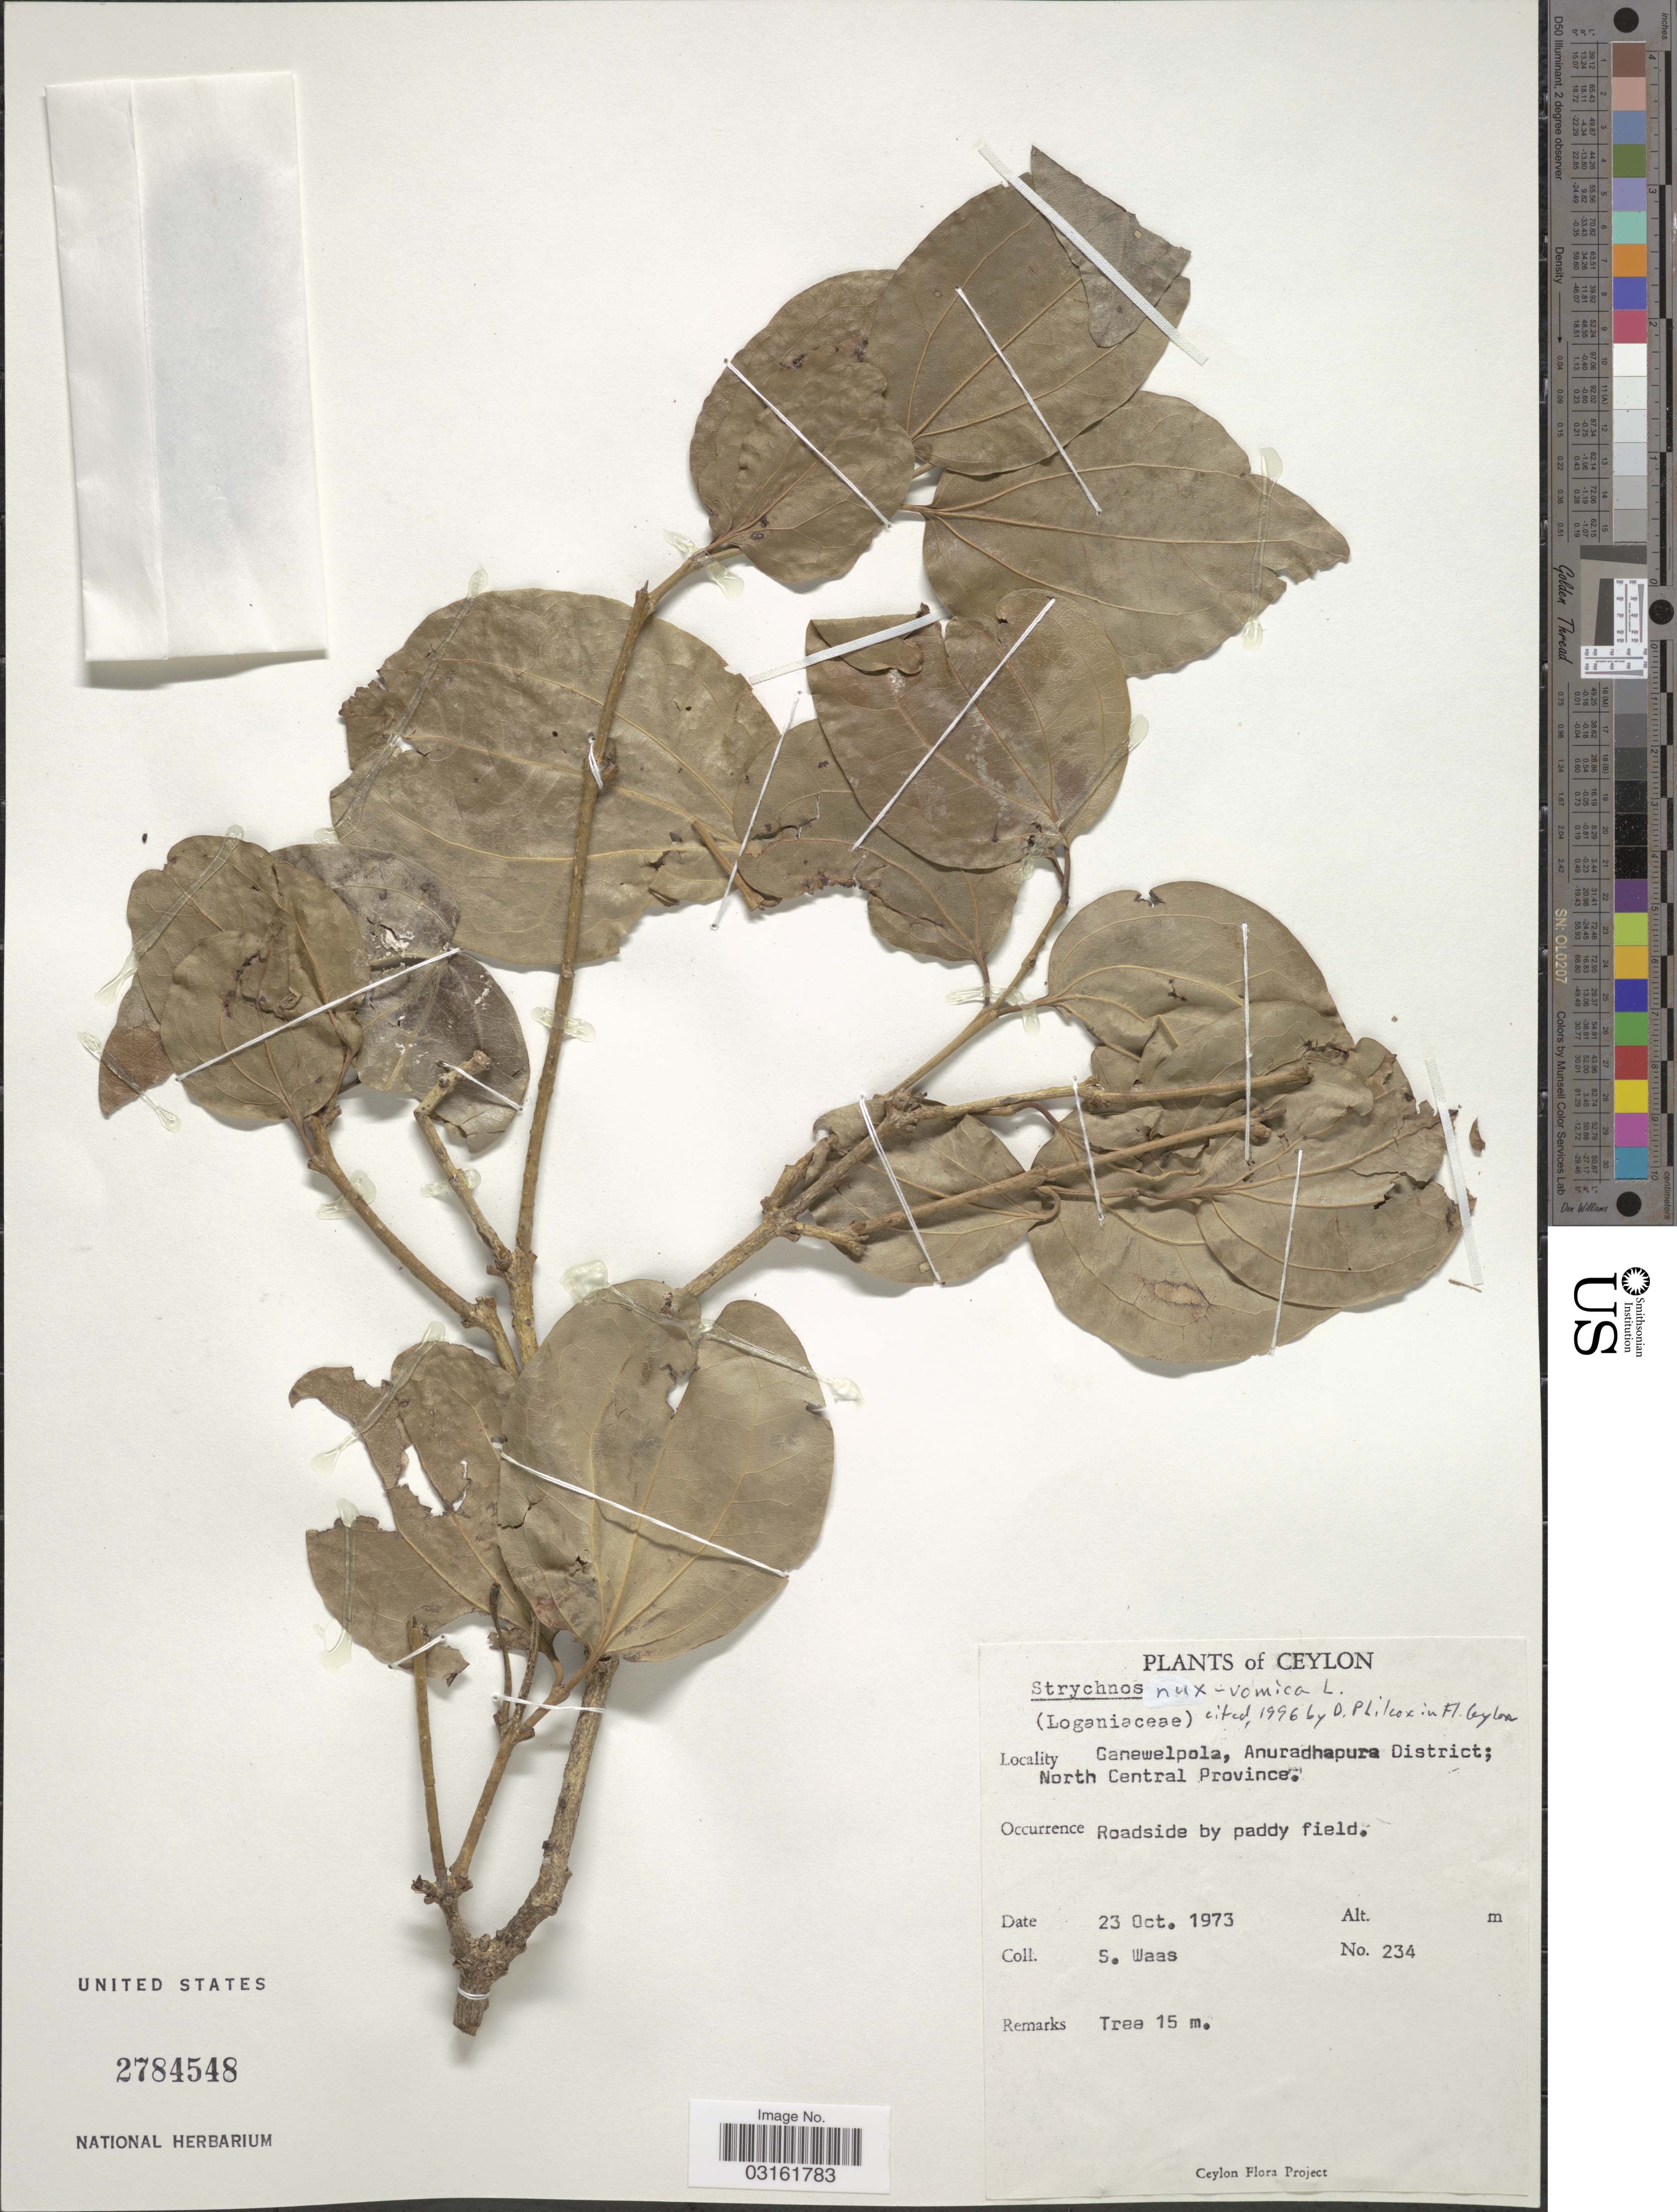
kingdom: Plantae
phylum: Tracheophyta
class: Magnoliopsida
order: Gentianales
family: Loganiaceae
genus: Strychnos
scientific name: Strychnos nux-vomica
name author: L.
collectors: S. Waas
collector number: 234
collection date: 1973-10-23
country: Sri Lanka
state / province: North Central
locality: Ceylon. Ganewelpola, Anuradhapura District.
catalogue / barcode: US 2784548